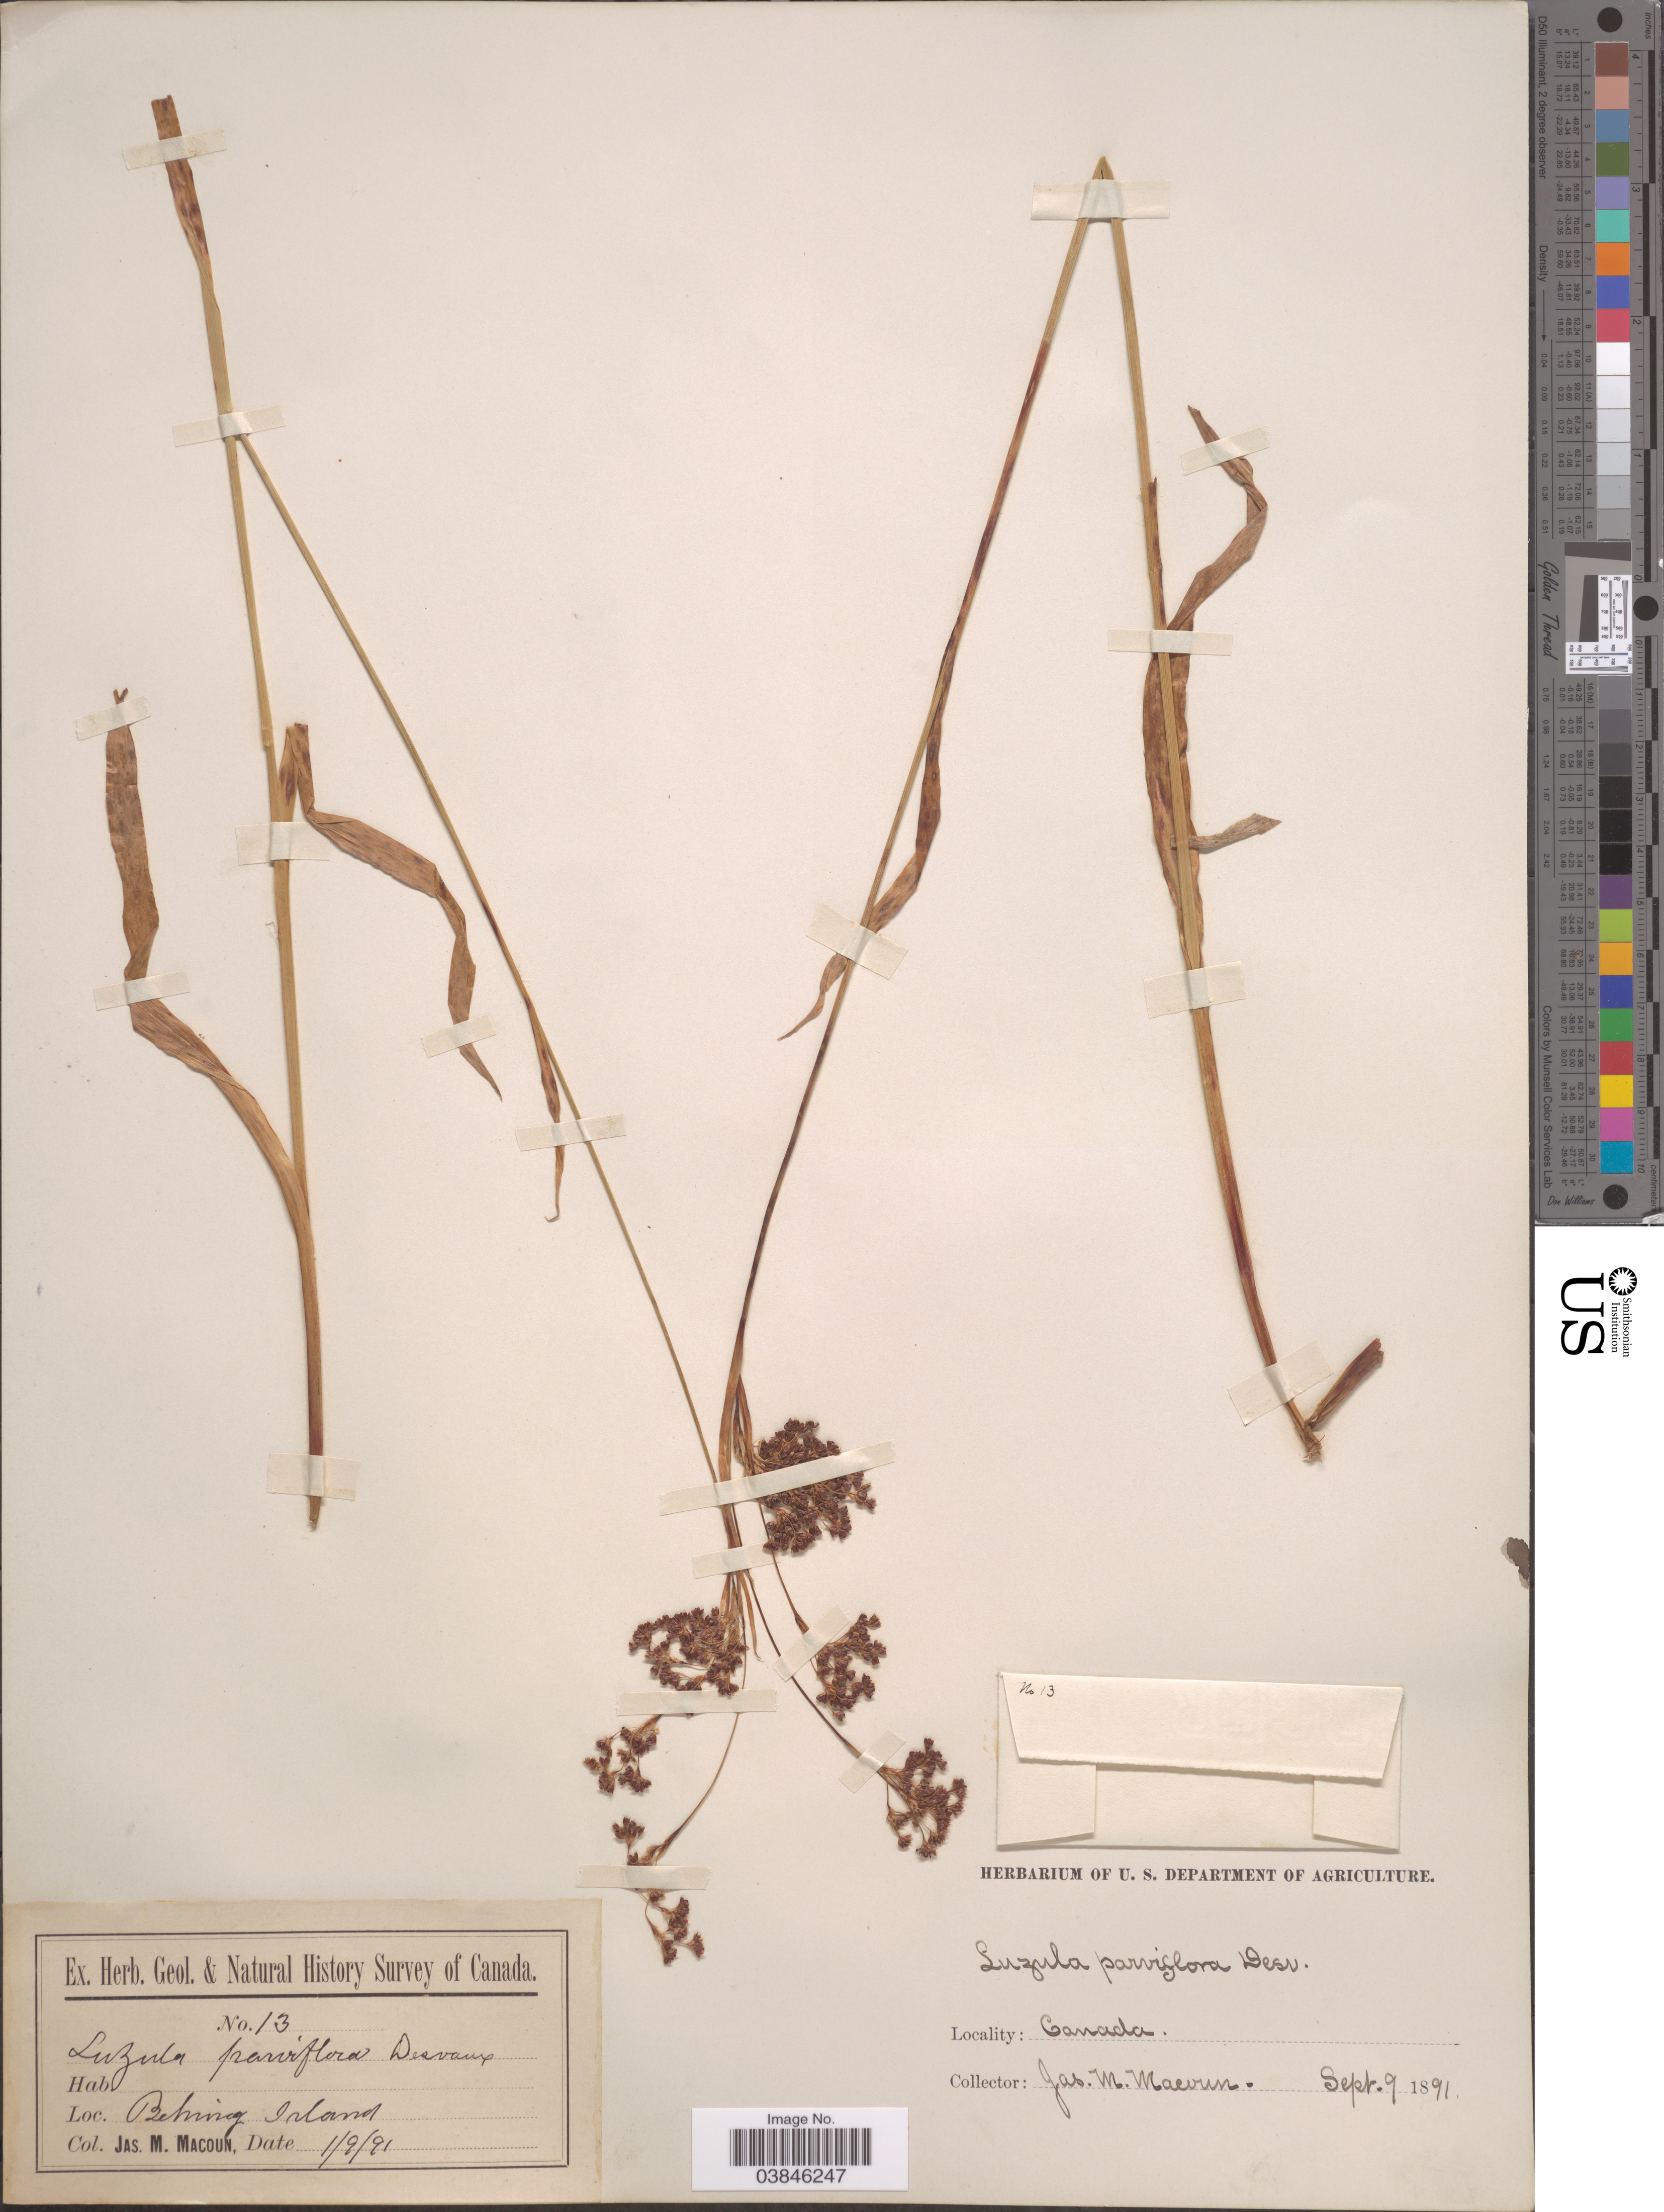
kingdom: Plantae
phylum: Tracheophyta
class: Liliopsida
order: Poales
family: Juncaceae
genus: Luzula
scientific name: Luzula parviflora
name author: (Ehrh.) Desv.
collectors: J. M. Macoun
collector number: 13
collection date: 1891-09-09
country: Russian Federation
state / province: Kamchatka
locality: Behring Island.